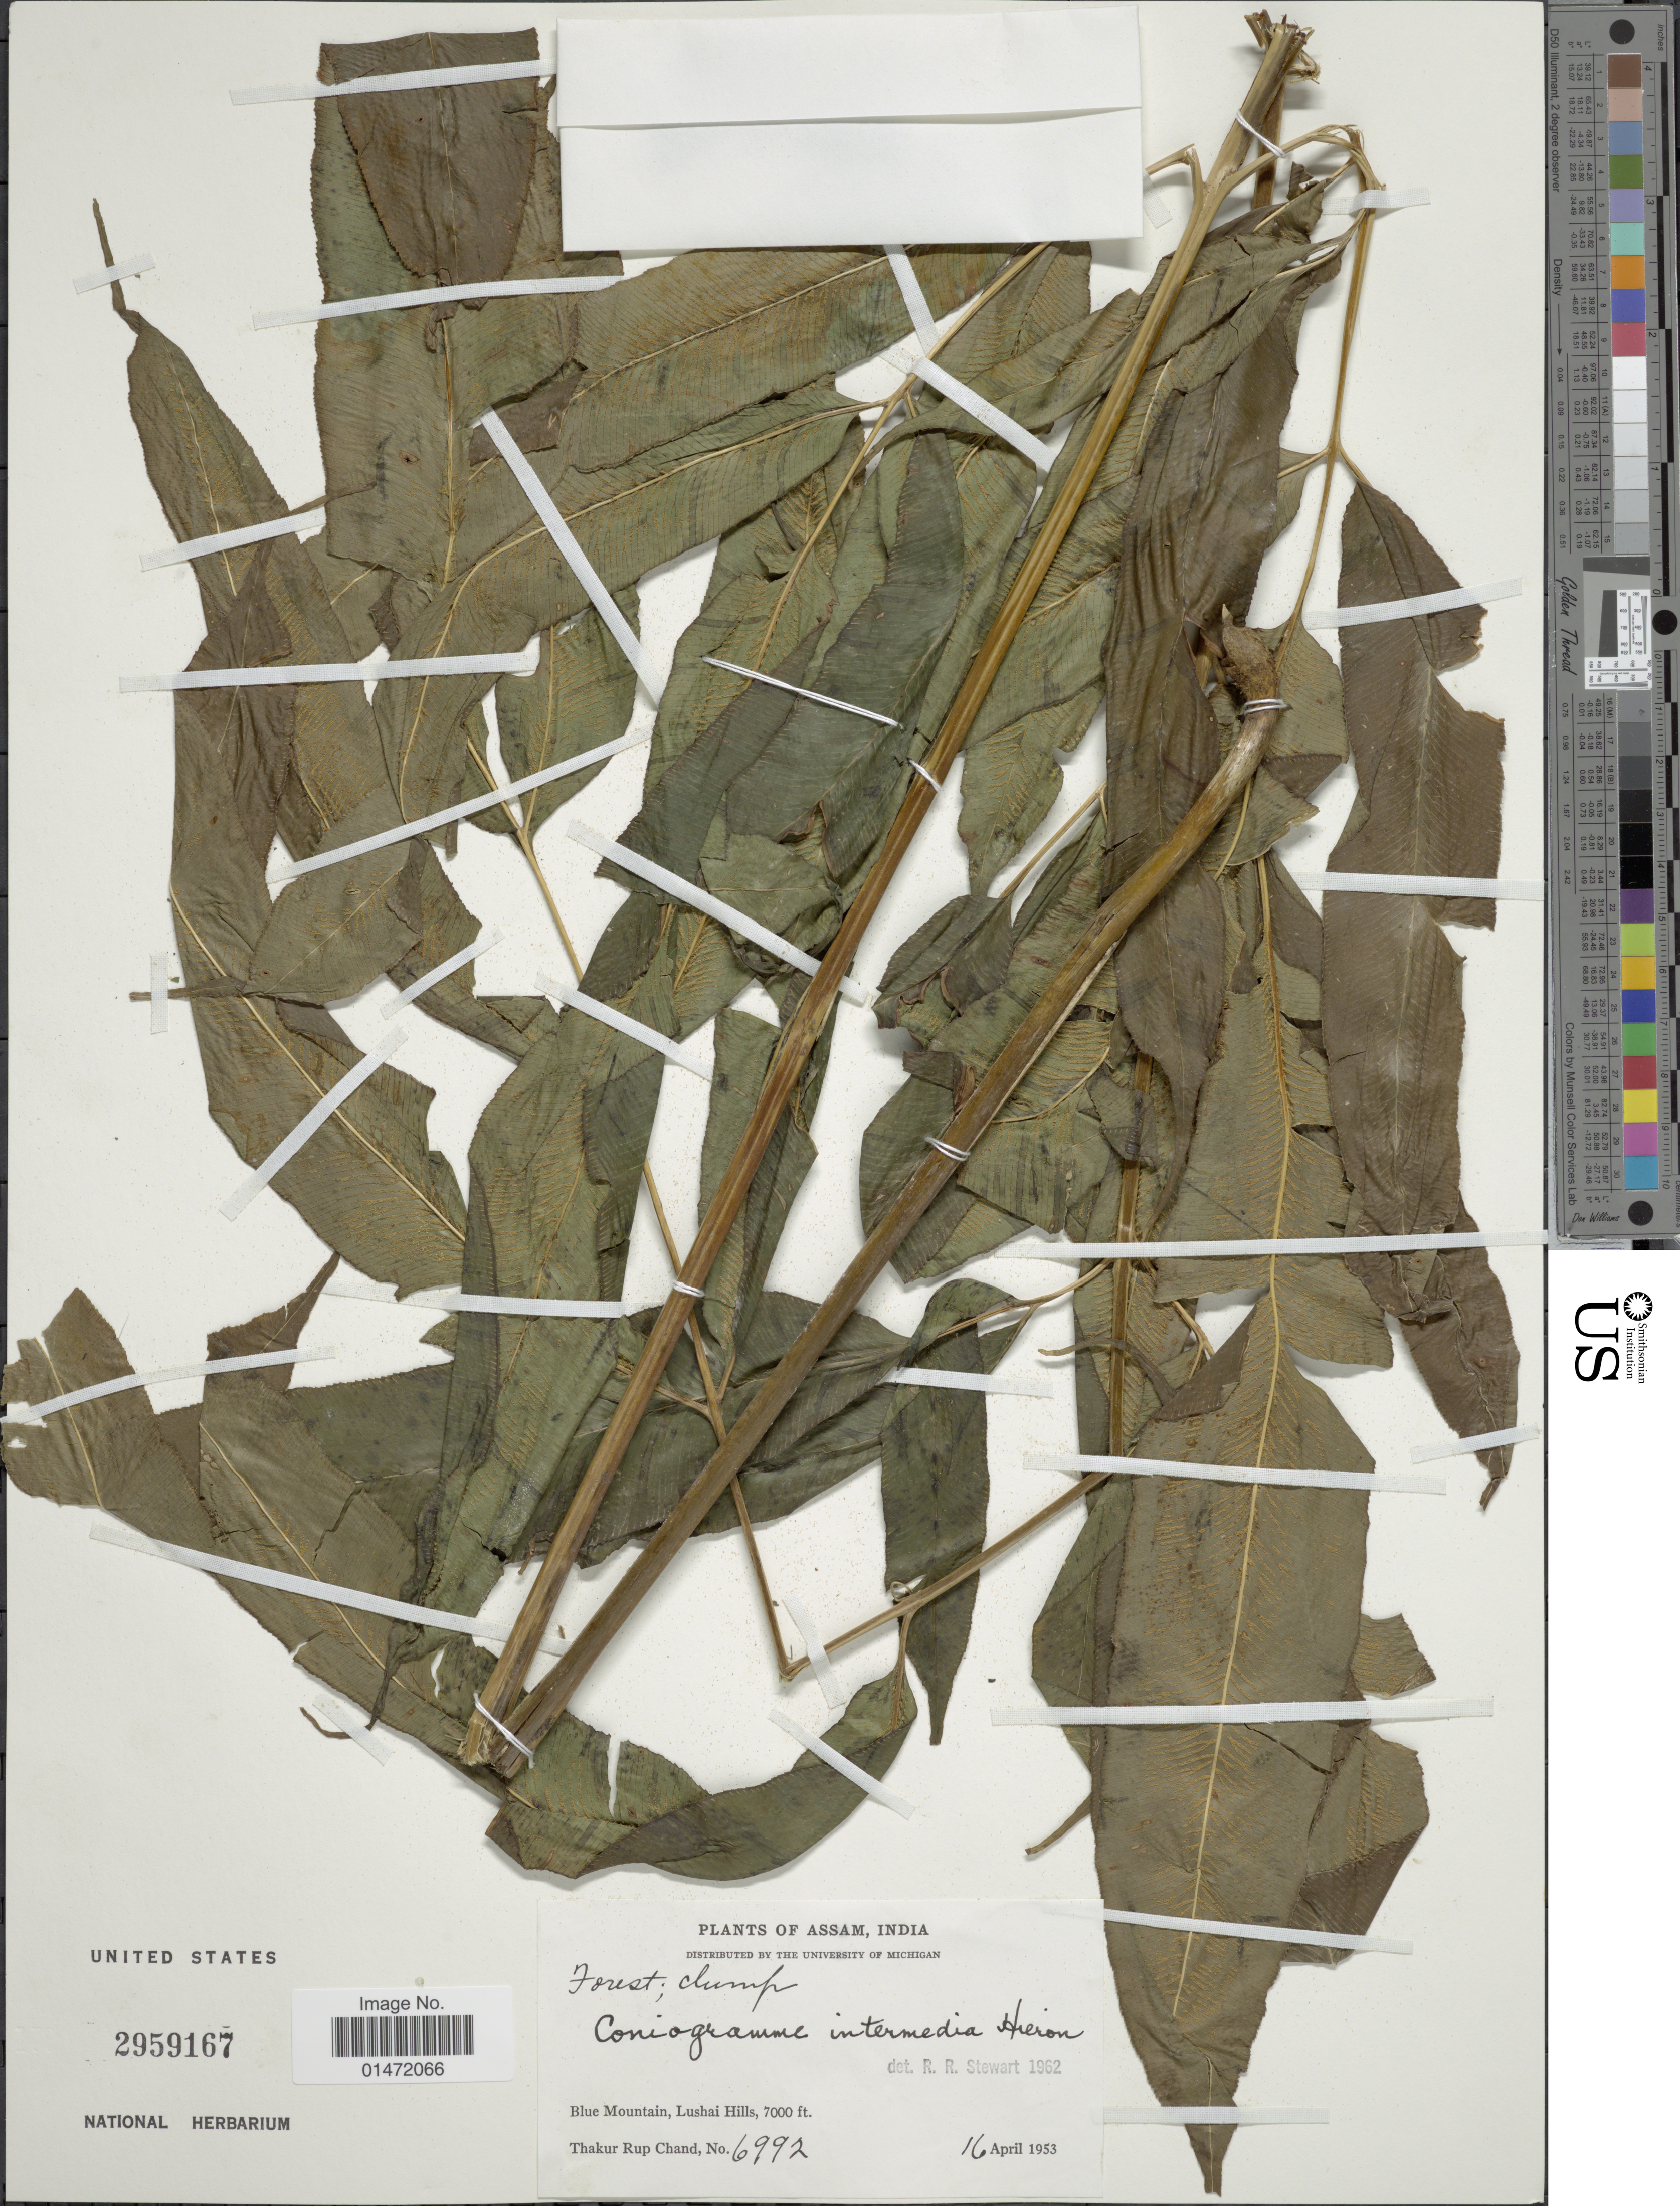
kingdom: Plantae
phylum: Tracheophyta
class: Polypodiopsida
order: Polypodiales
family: Pteridaceae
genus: Coniogramme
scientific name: Coniogramme fraxinea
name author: (D. Don) Diels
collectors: T. R. Chand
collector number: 6992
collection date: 1953-04-16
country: India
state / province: Assam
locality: Blue Mountain, Lushai Hills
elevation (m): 2134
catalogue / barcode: US 2959167